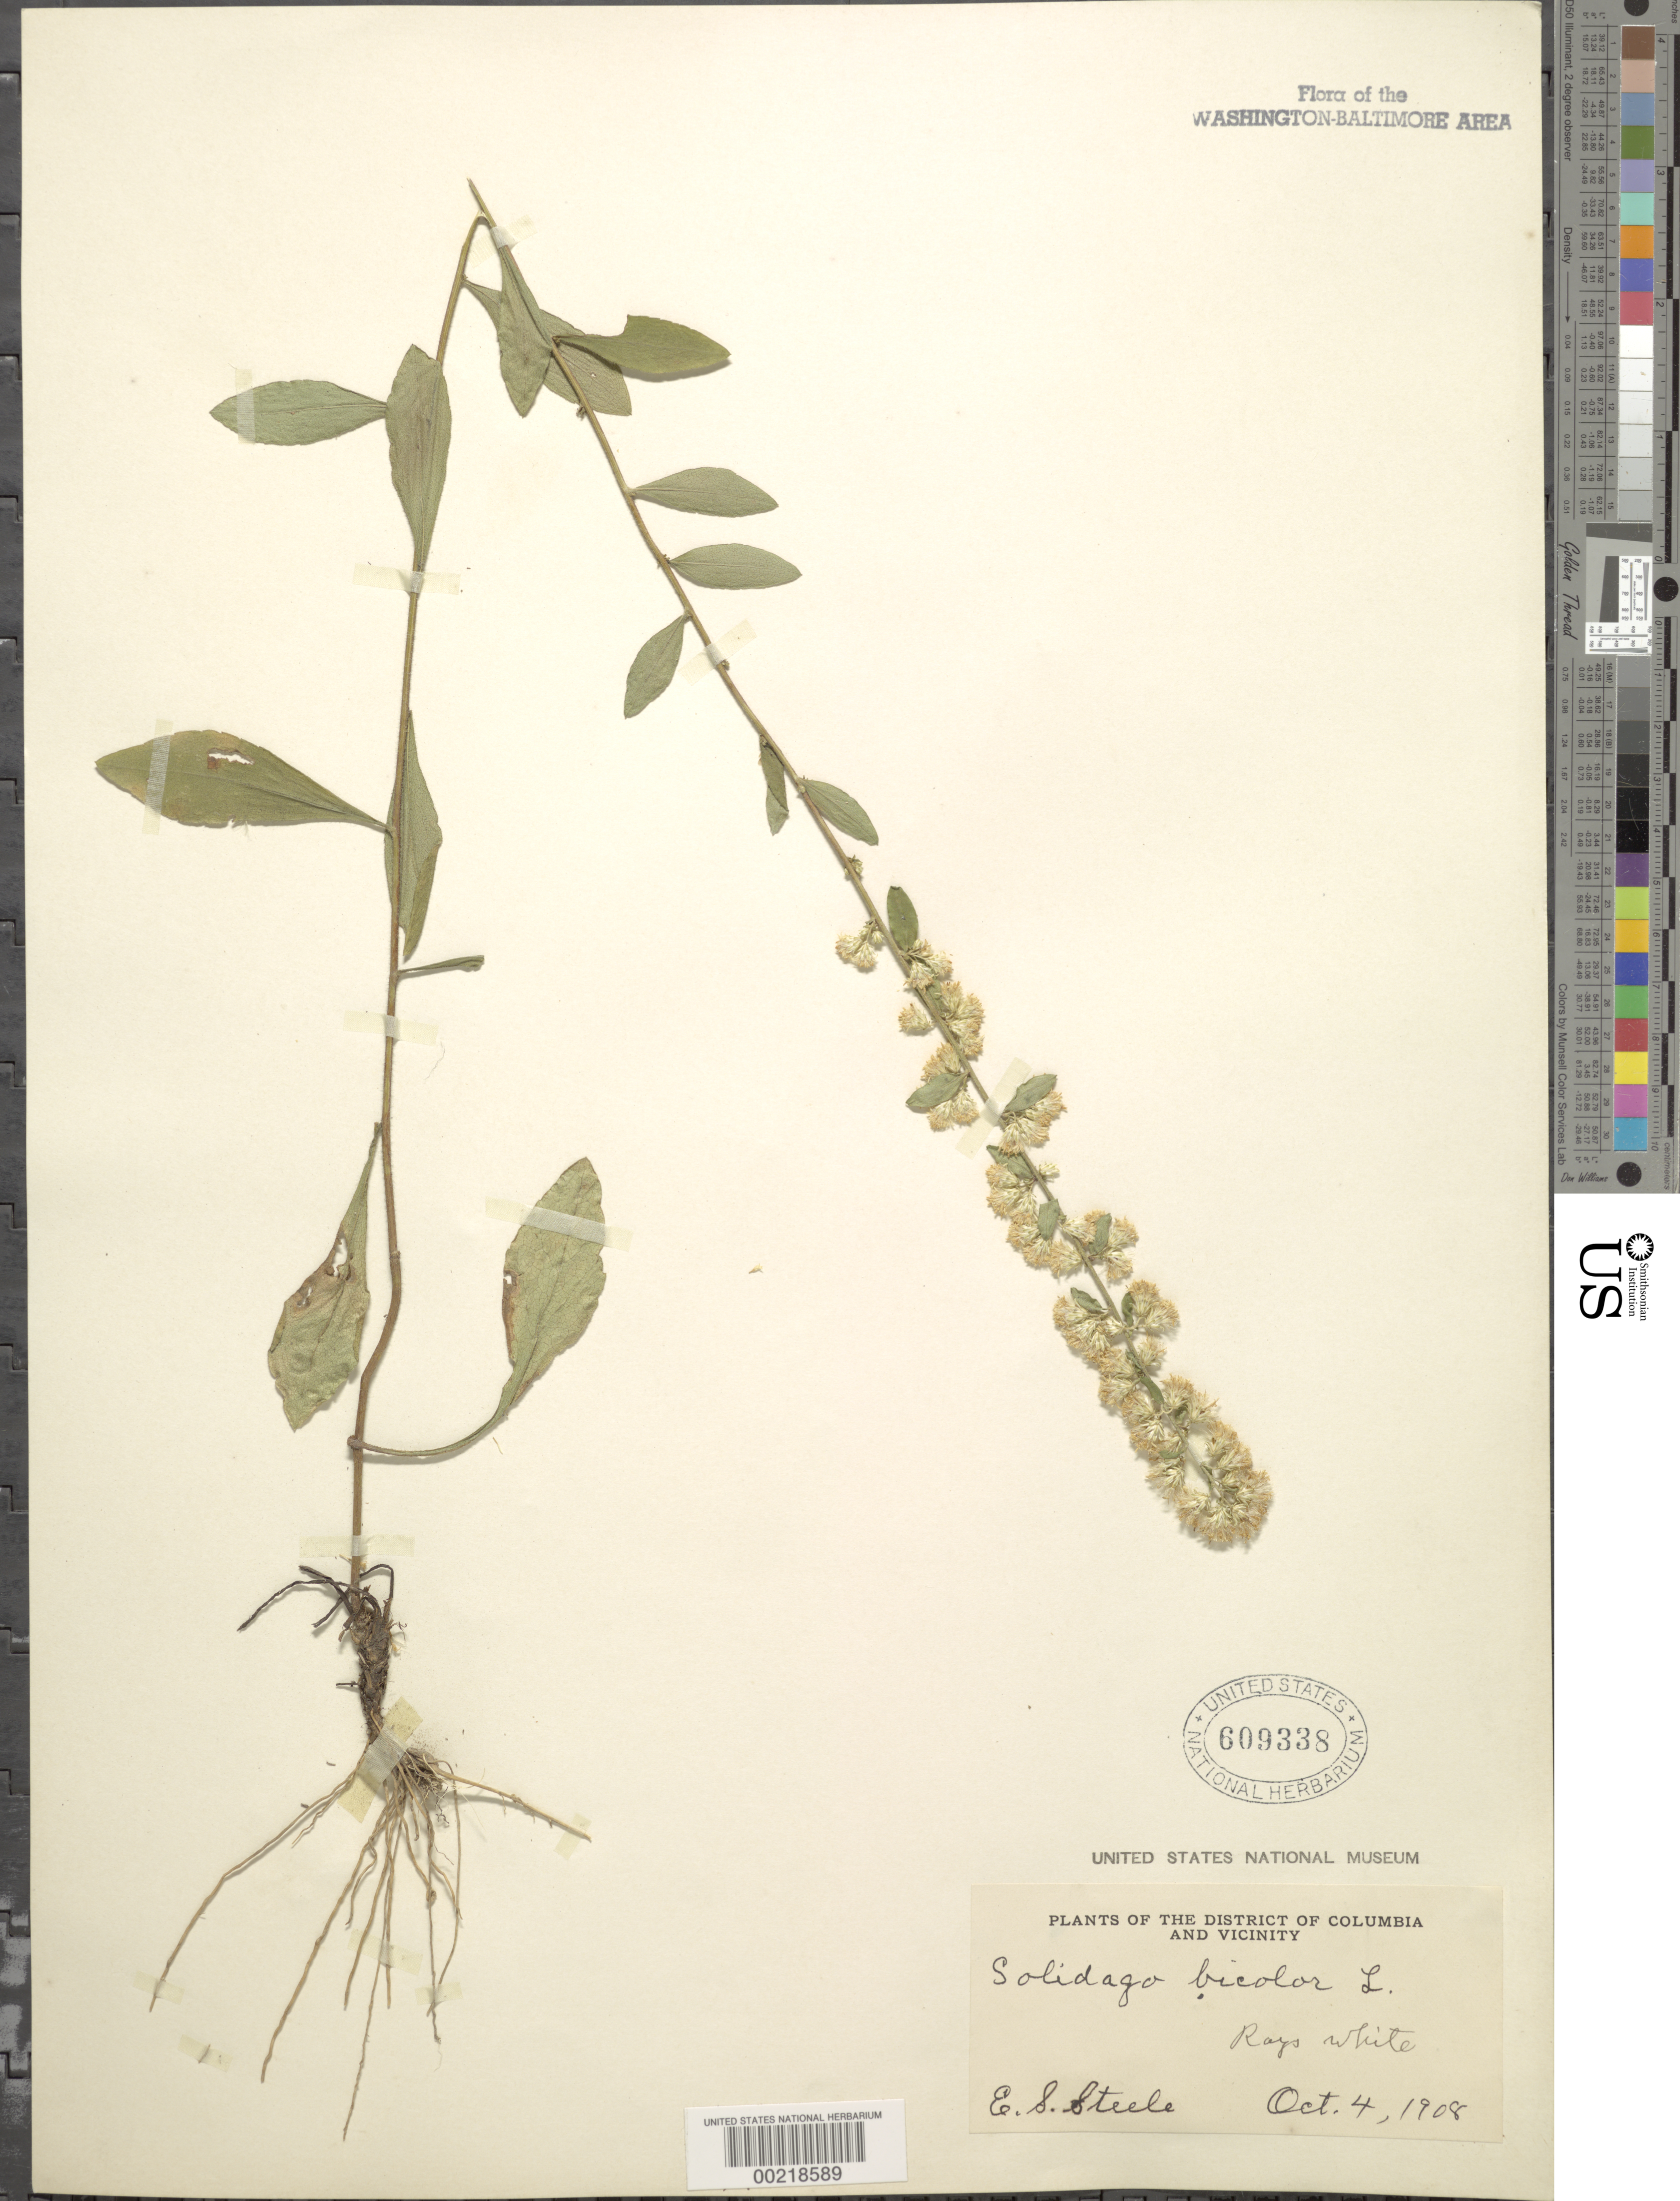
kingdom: Plantae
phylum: Tracheophyta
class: Magnoliopsida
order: Asterales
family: Asteraceae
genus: Solidago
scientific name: Solidago bicolor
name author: L.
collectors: E. Steele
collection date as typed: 04 Oct 1908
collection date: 1908-10-04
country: United States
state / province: District of Columbia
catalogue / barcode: US 609338